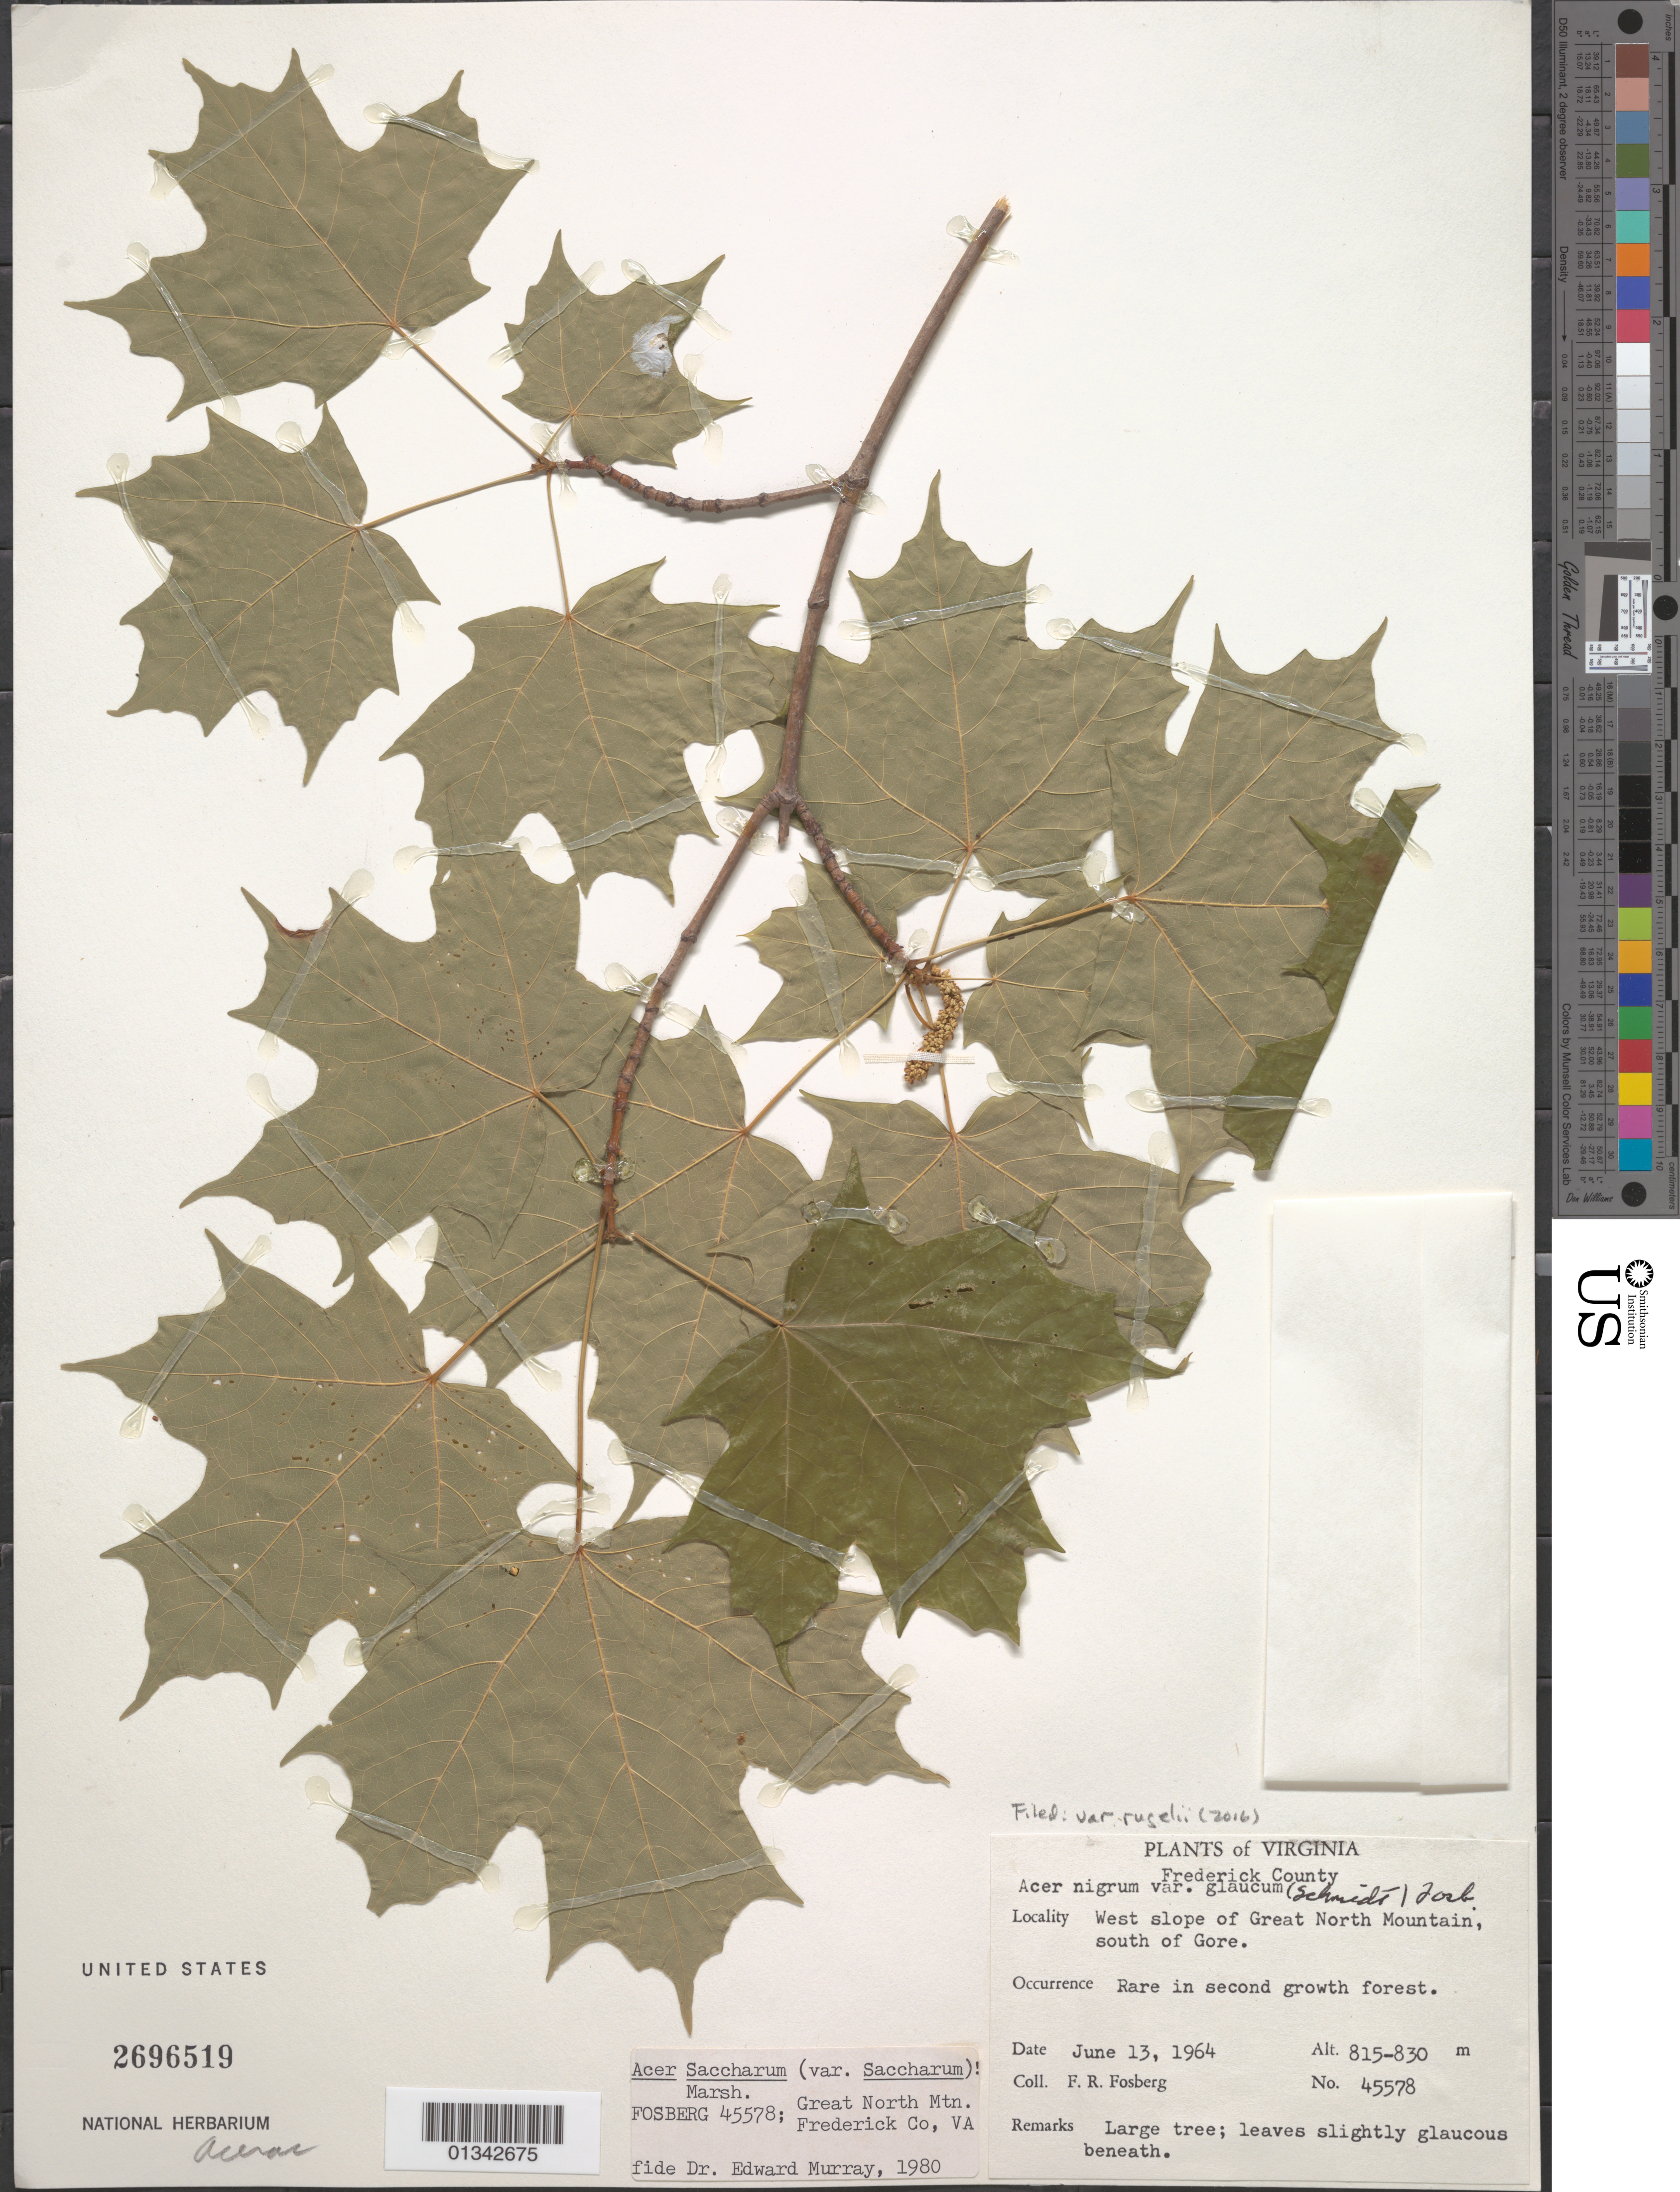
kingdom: Plantae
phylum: Tracheophyta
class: Magnoliopsida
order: Sapindales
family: Sapindaceae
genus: Acer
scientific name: Acer saccharum var. rugelii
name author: (Pax) Rehder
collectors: F. R. Fosberg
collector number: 45578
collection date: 1964-06-13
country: United States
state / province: Virginia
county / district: Frederick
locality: Frederick County, Great North Mountain, west slope; S of Gore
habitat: Rare in second growth forest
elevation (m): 815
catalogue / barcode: US 2696519